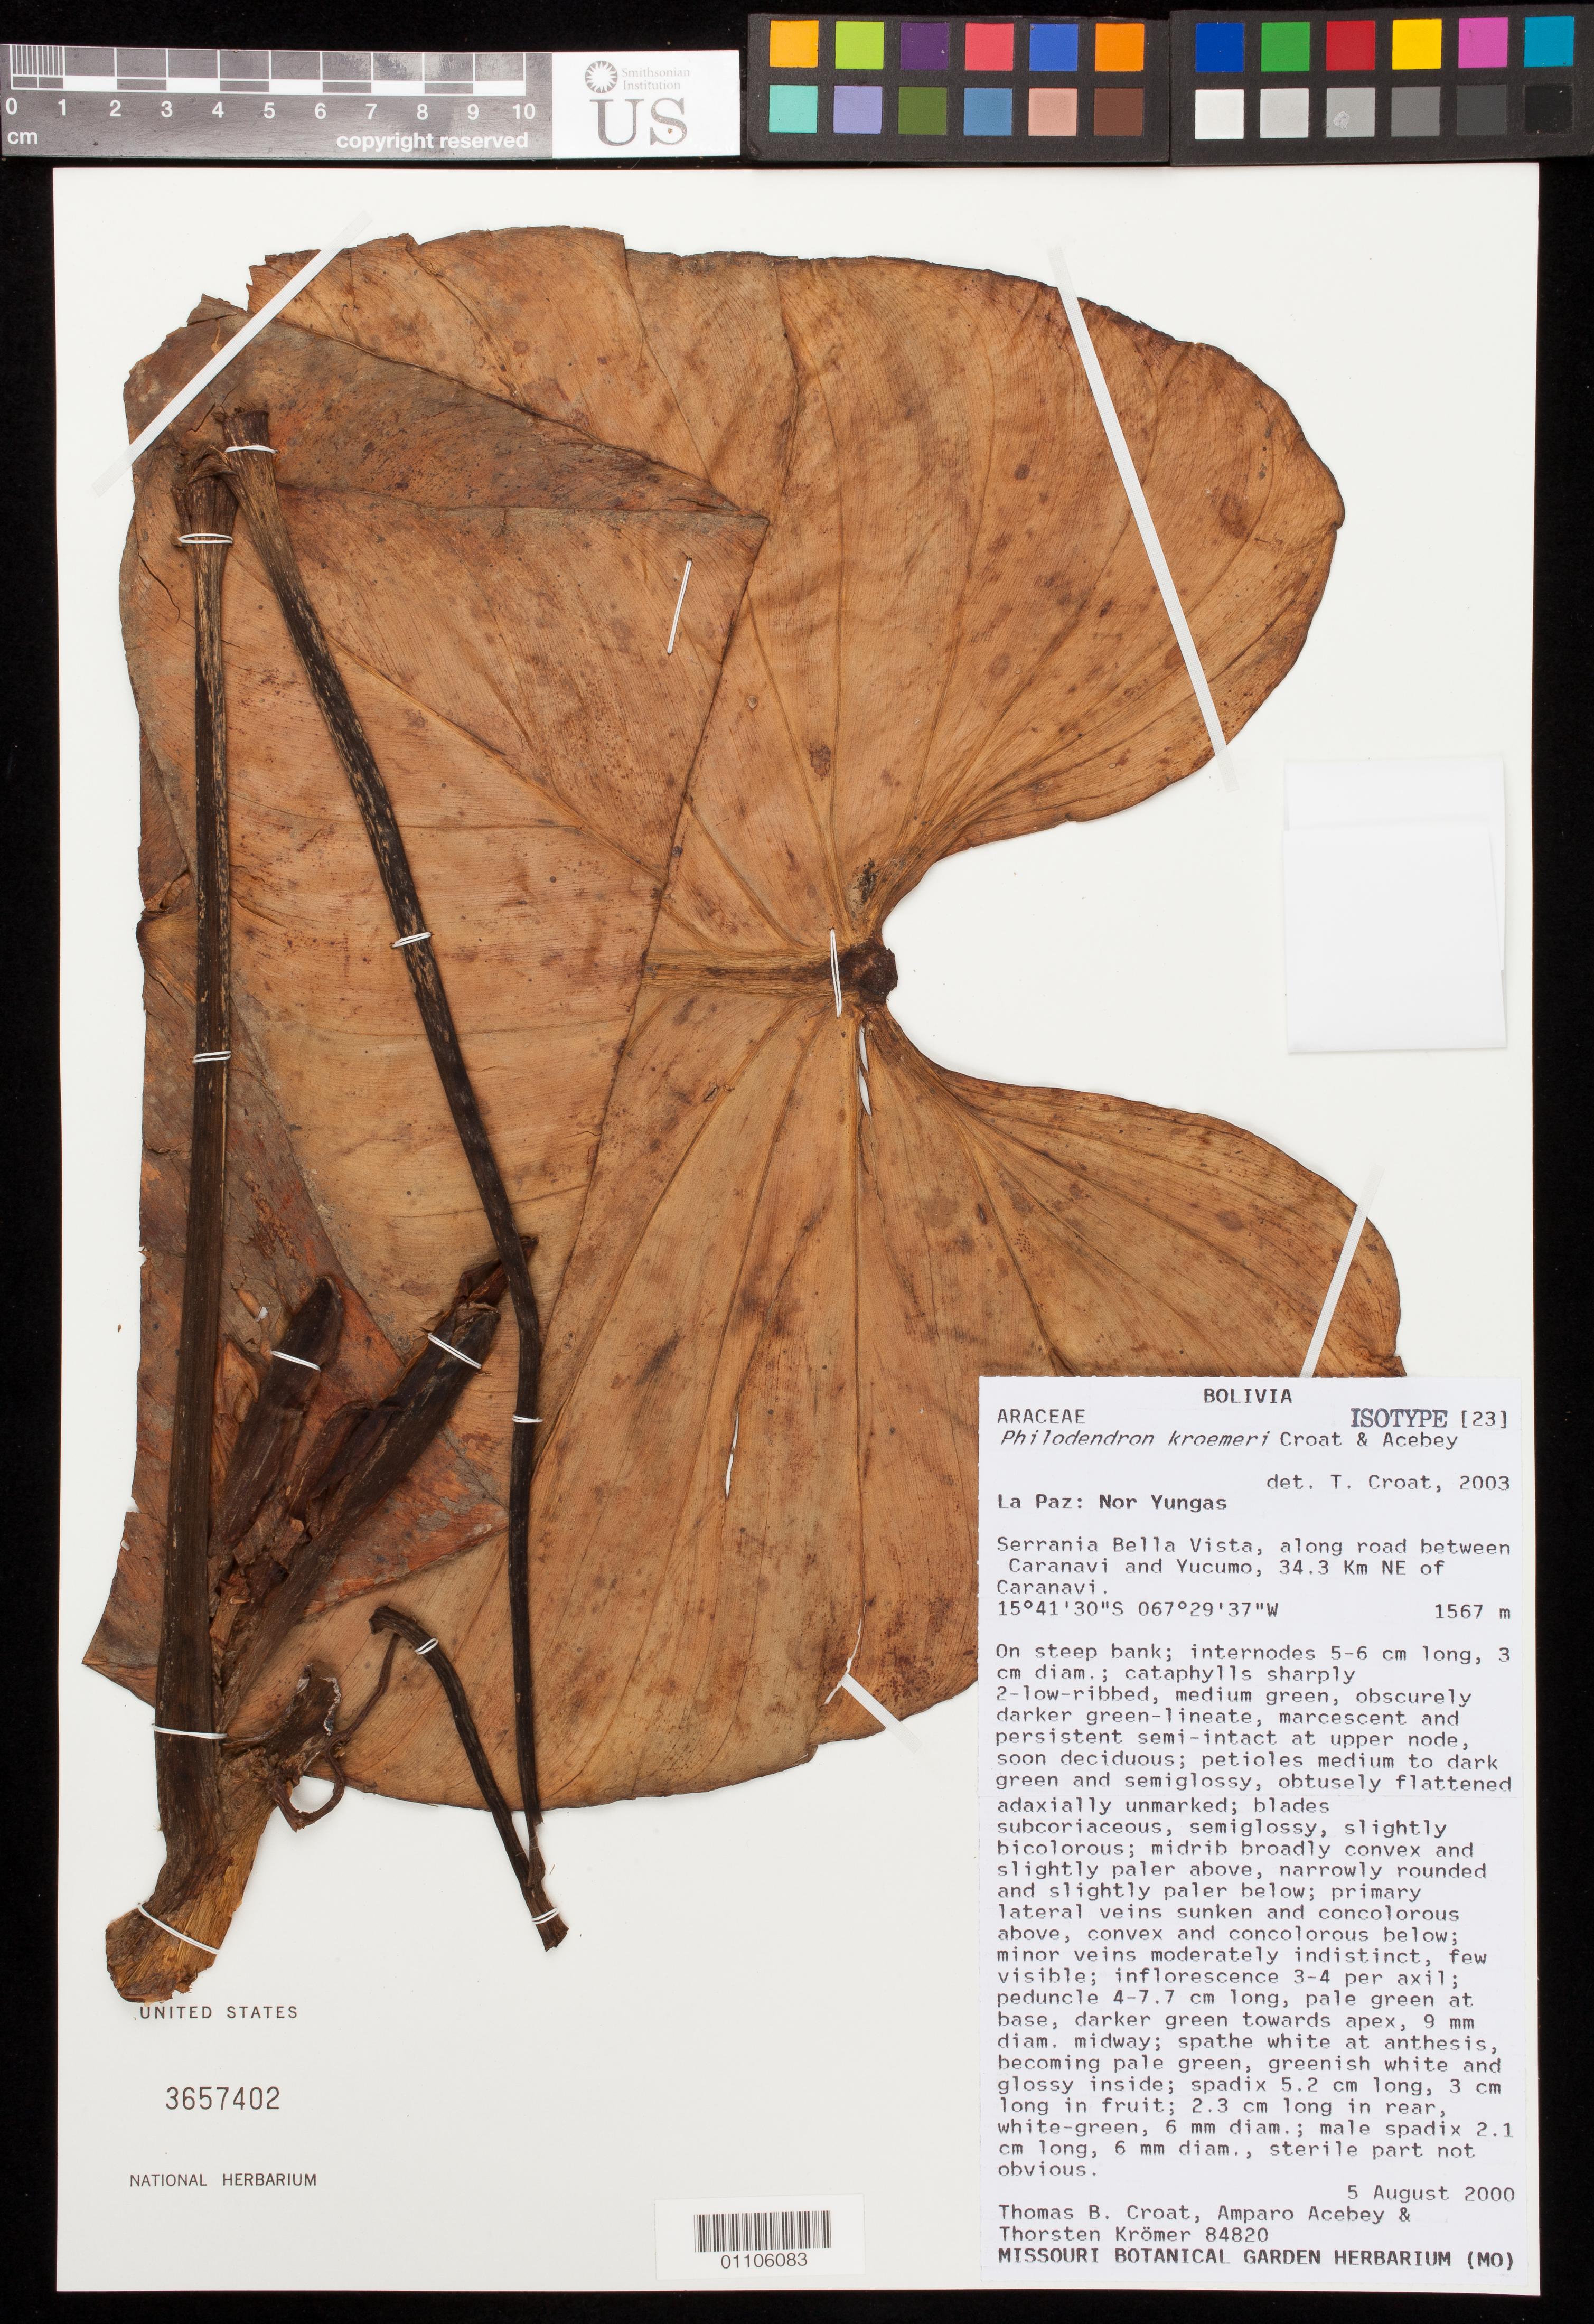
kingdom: Plantae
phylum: Tracheophyta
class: Liliopsida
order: Alismatales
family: Araceae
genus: Philodendron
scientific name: Philodendron kroemeri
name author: Croat & Acebey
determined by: Croat, Thomas B., Missouri Botanical Garden (MO)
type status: Isotype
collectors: T. B. Croat, A. Acebey & T. Krömer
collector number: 84820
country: Bolivia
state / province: La Paz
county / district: Nor Yungas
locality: Serrania Bella Vista, along road between Caranavi and Yucumo, 34.3 km NE of Caranavi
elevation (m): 1567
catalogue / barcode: US 3657402